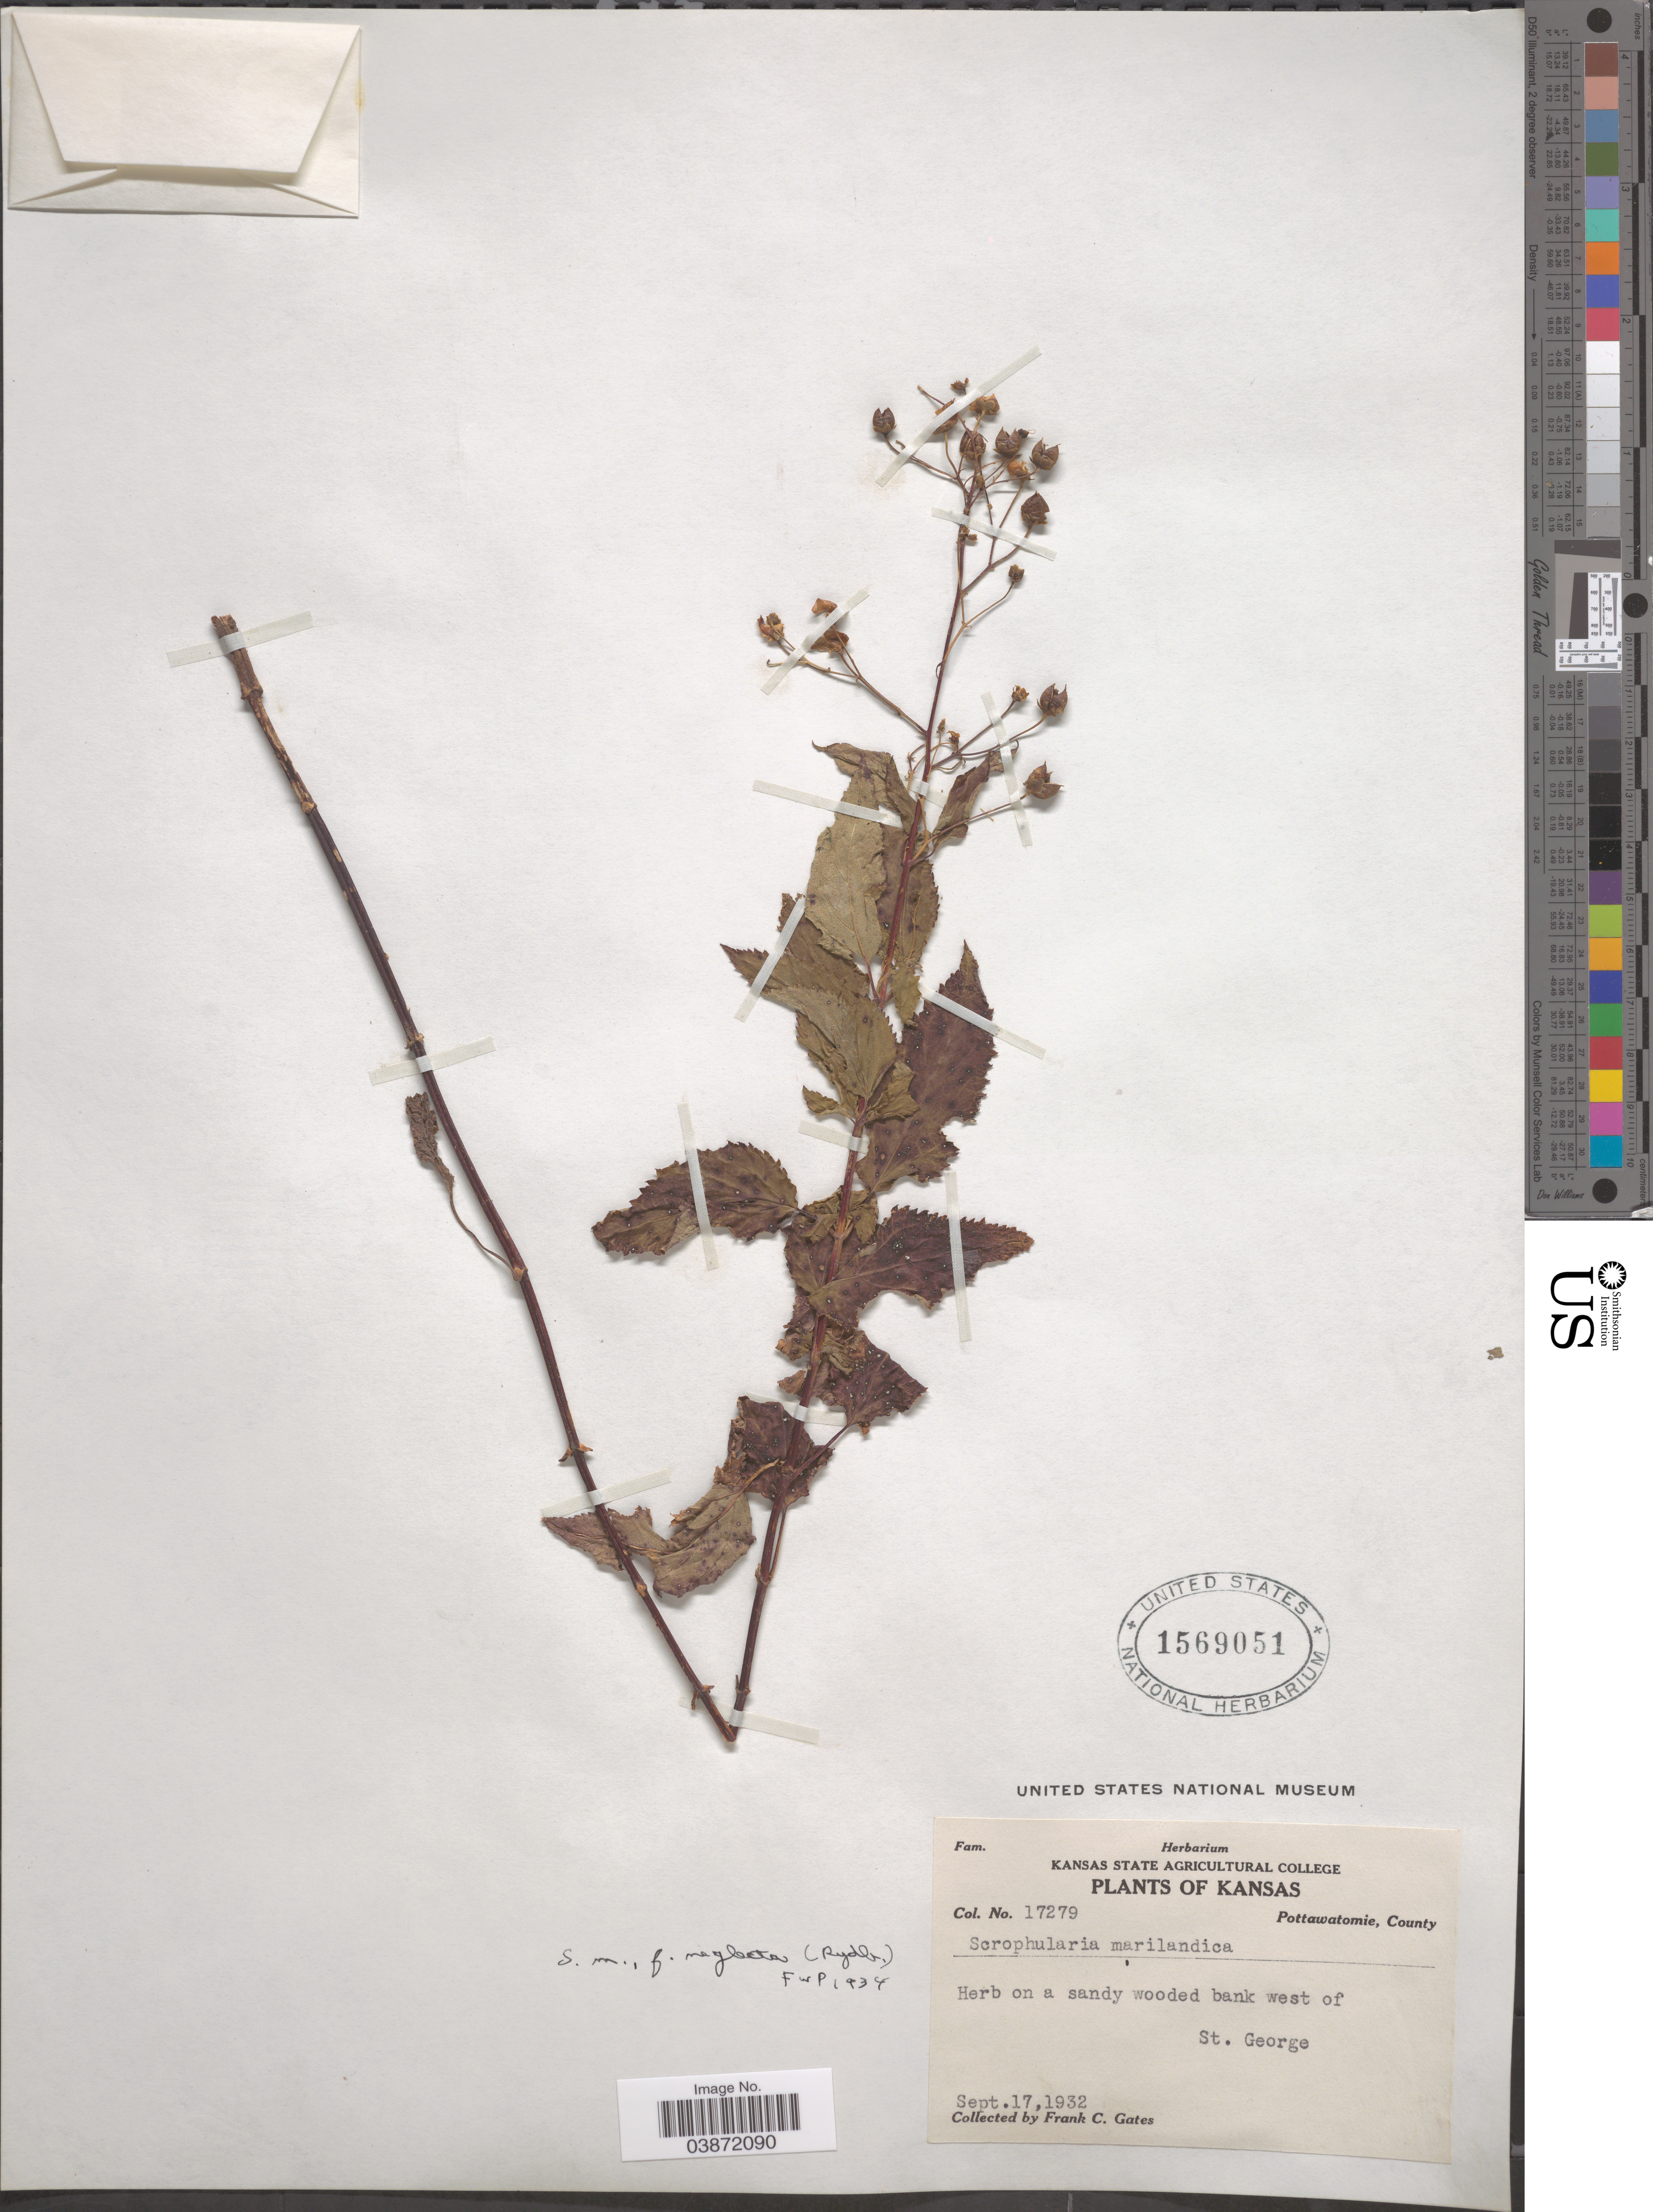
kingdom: Plantae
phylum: Tracheophyta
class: Magnoliopsida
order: Lamiales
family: Scrophulariaceae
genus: Scrophularia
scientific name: Scrophularia marilandica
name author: L.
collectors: F. C. Gates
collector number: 17279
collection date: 1932-09-17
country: United States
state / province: Kansas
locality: Pottawatomie, County. Bank west of St. George.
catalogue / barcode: US 1569051